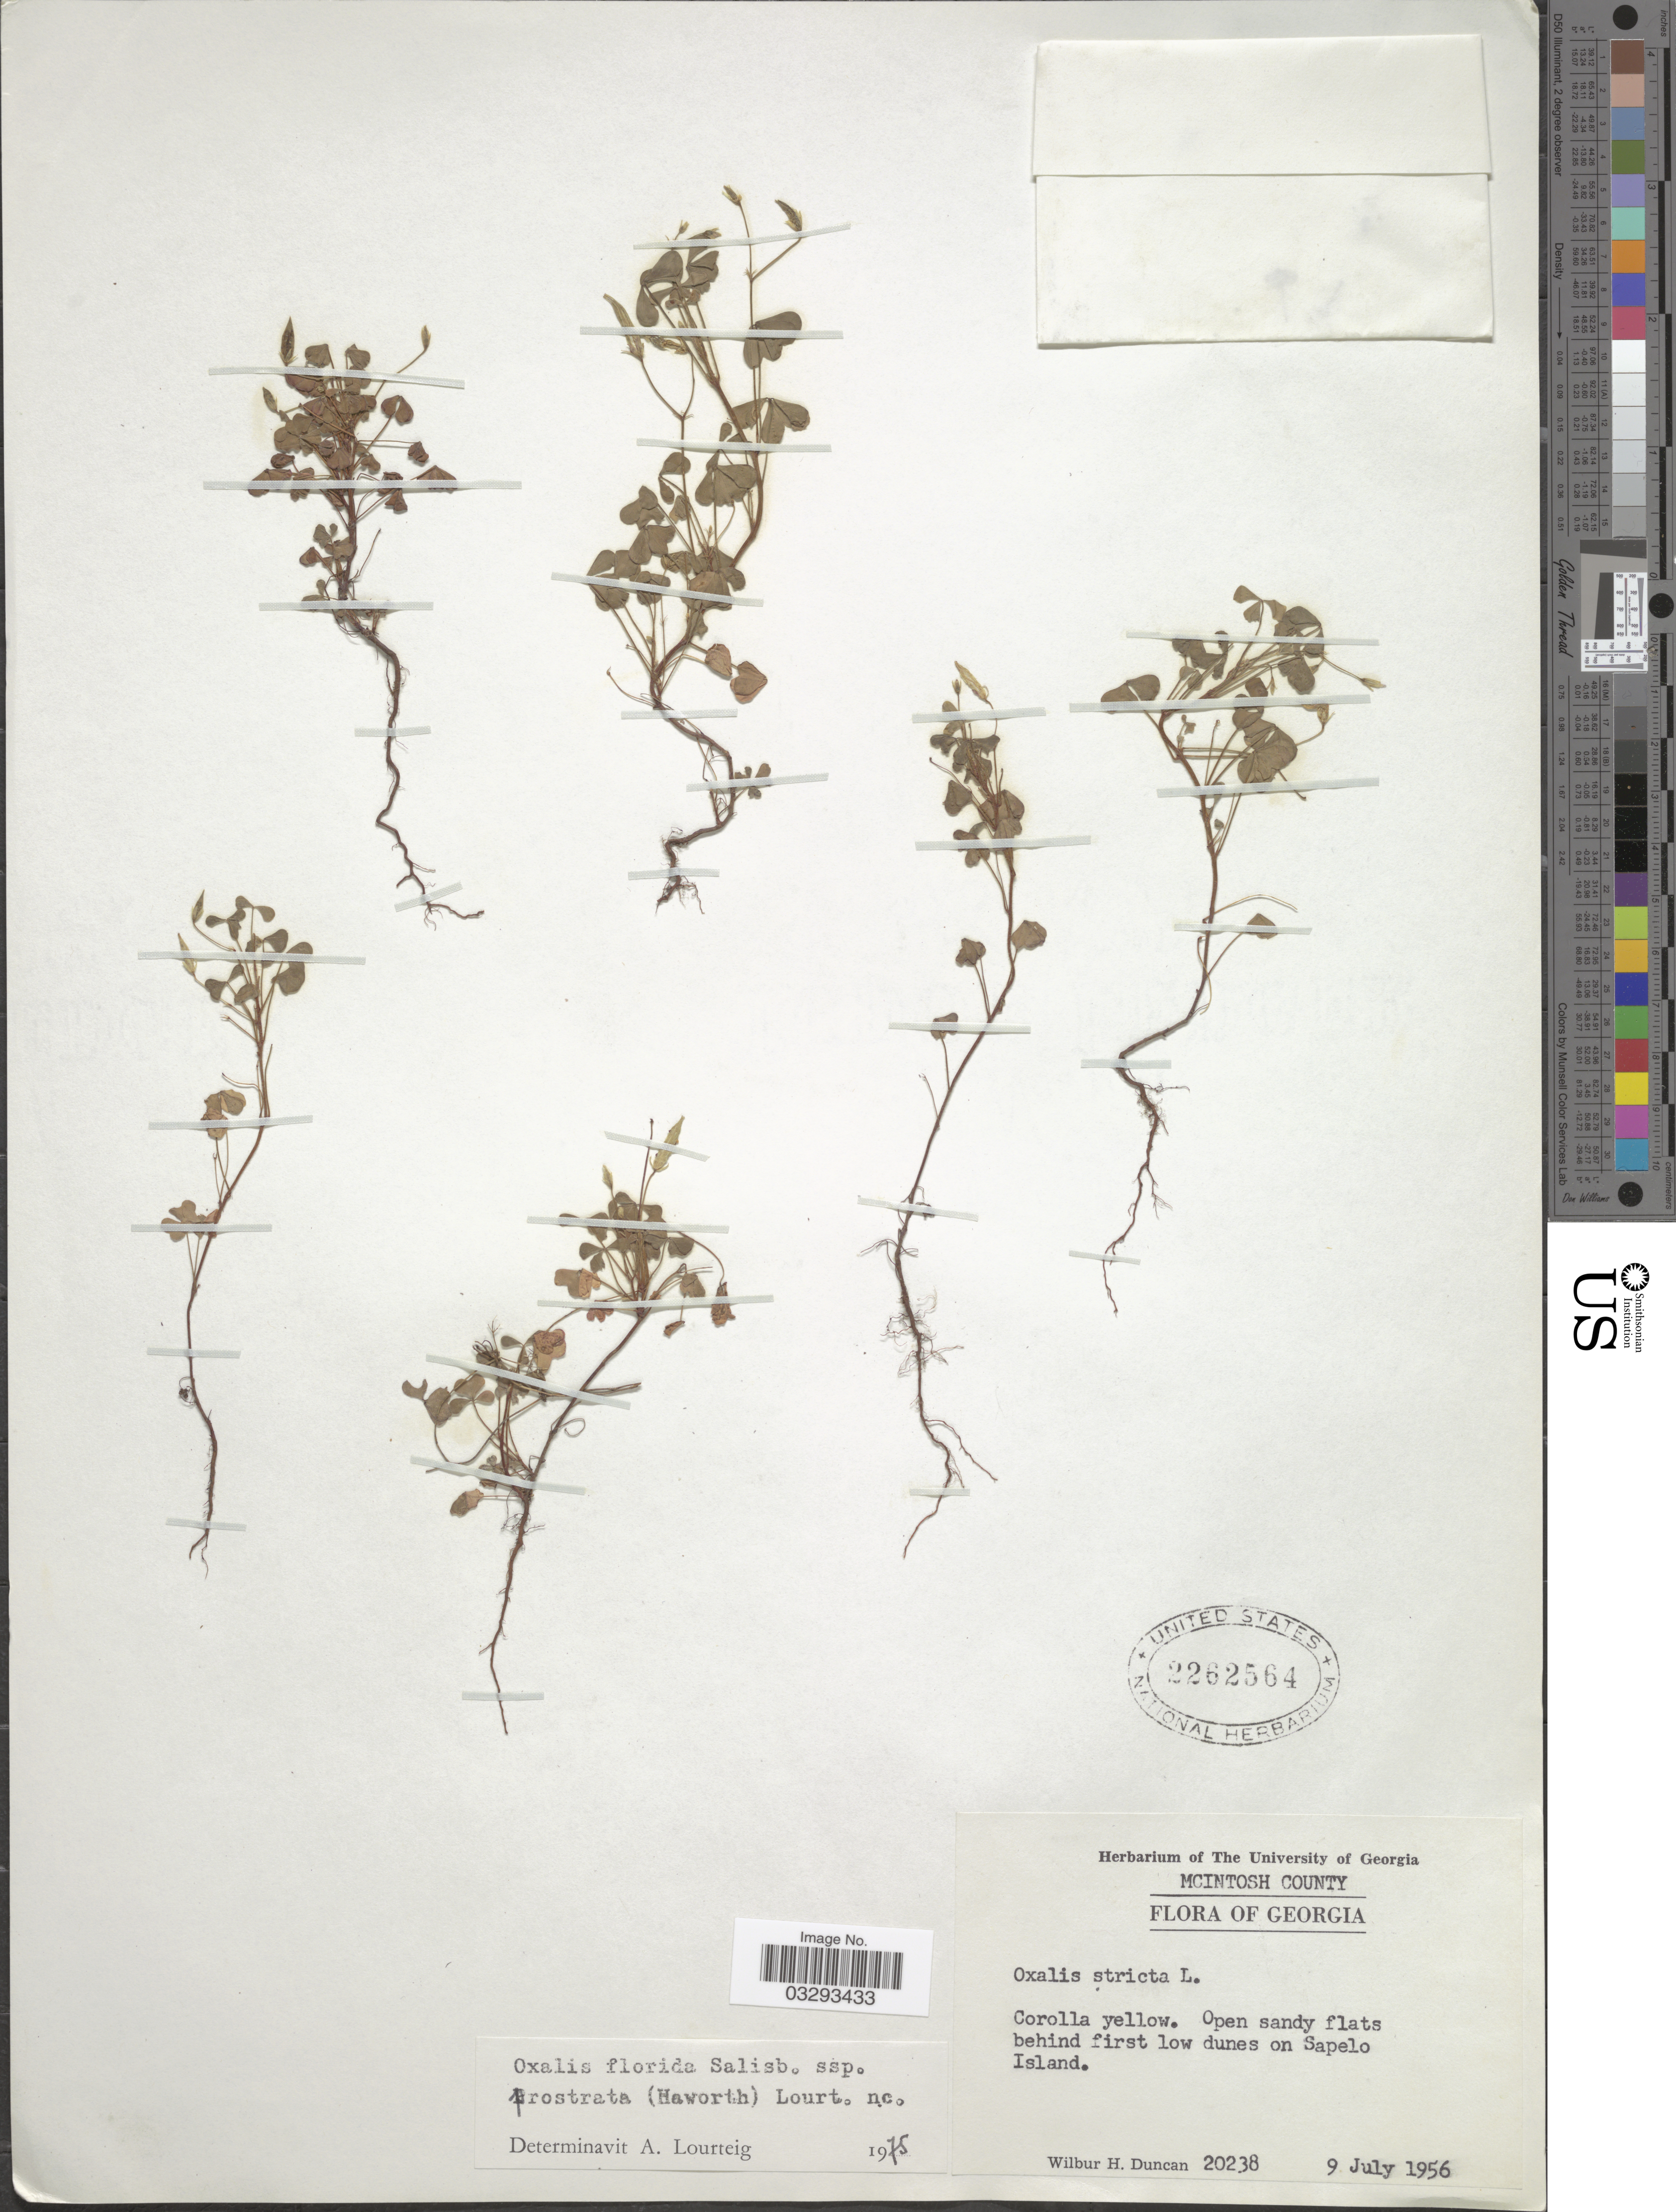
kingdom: Plantae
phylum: Tracheophyta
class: Magnoliopsida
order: Oxalidales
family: Oxalidaceae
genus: Oxalis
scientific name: Oxalis florida subsp. prostrata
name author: (Haw.) Lourteig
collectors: W. H. Duncan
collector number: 20238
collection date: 1956-07-09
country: United States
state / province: Georgia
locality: Mcintosh County. Open sandy flats behind first low dunes on Sapelo Island.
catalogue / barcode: US 2262564